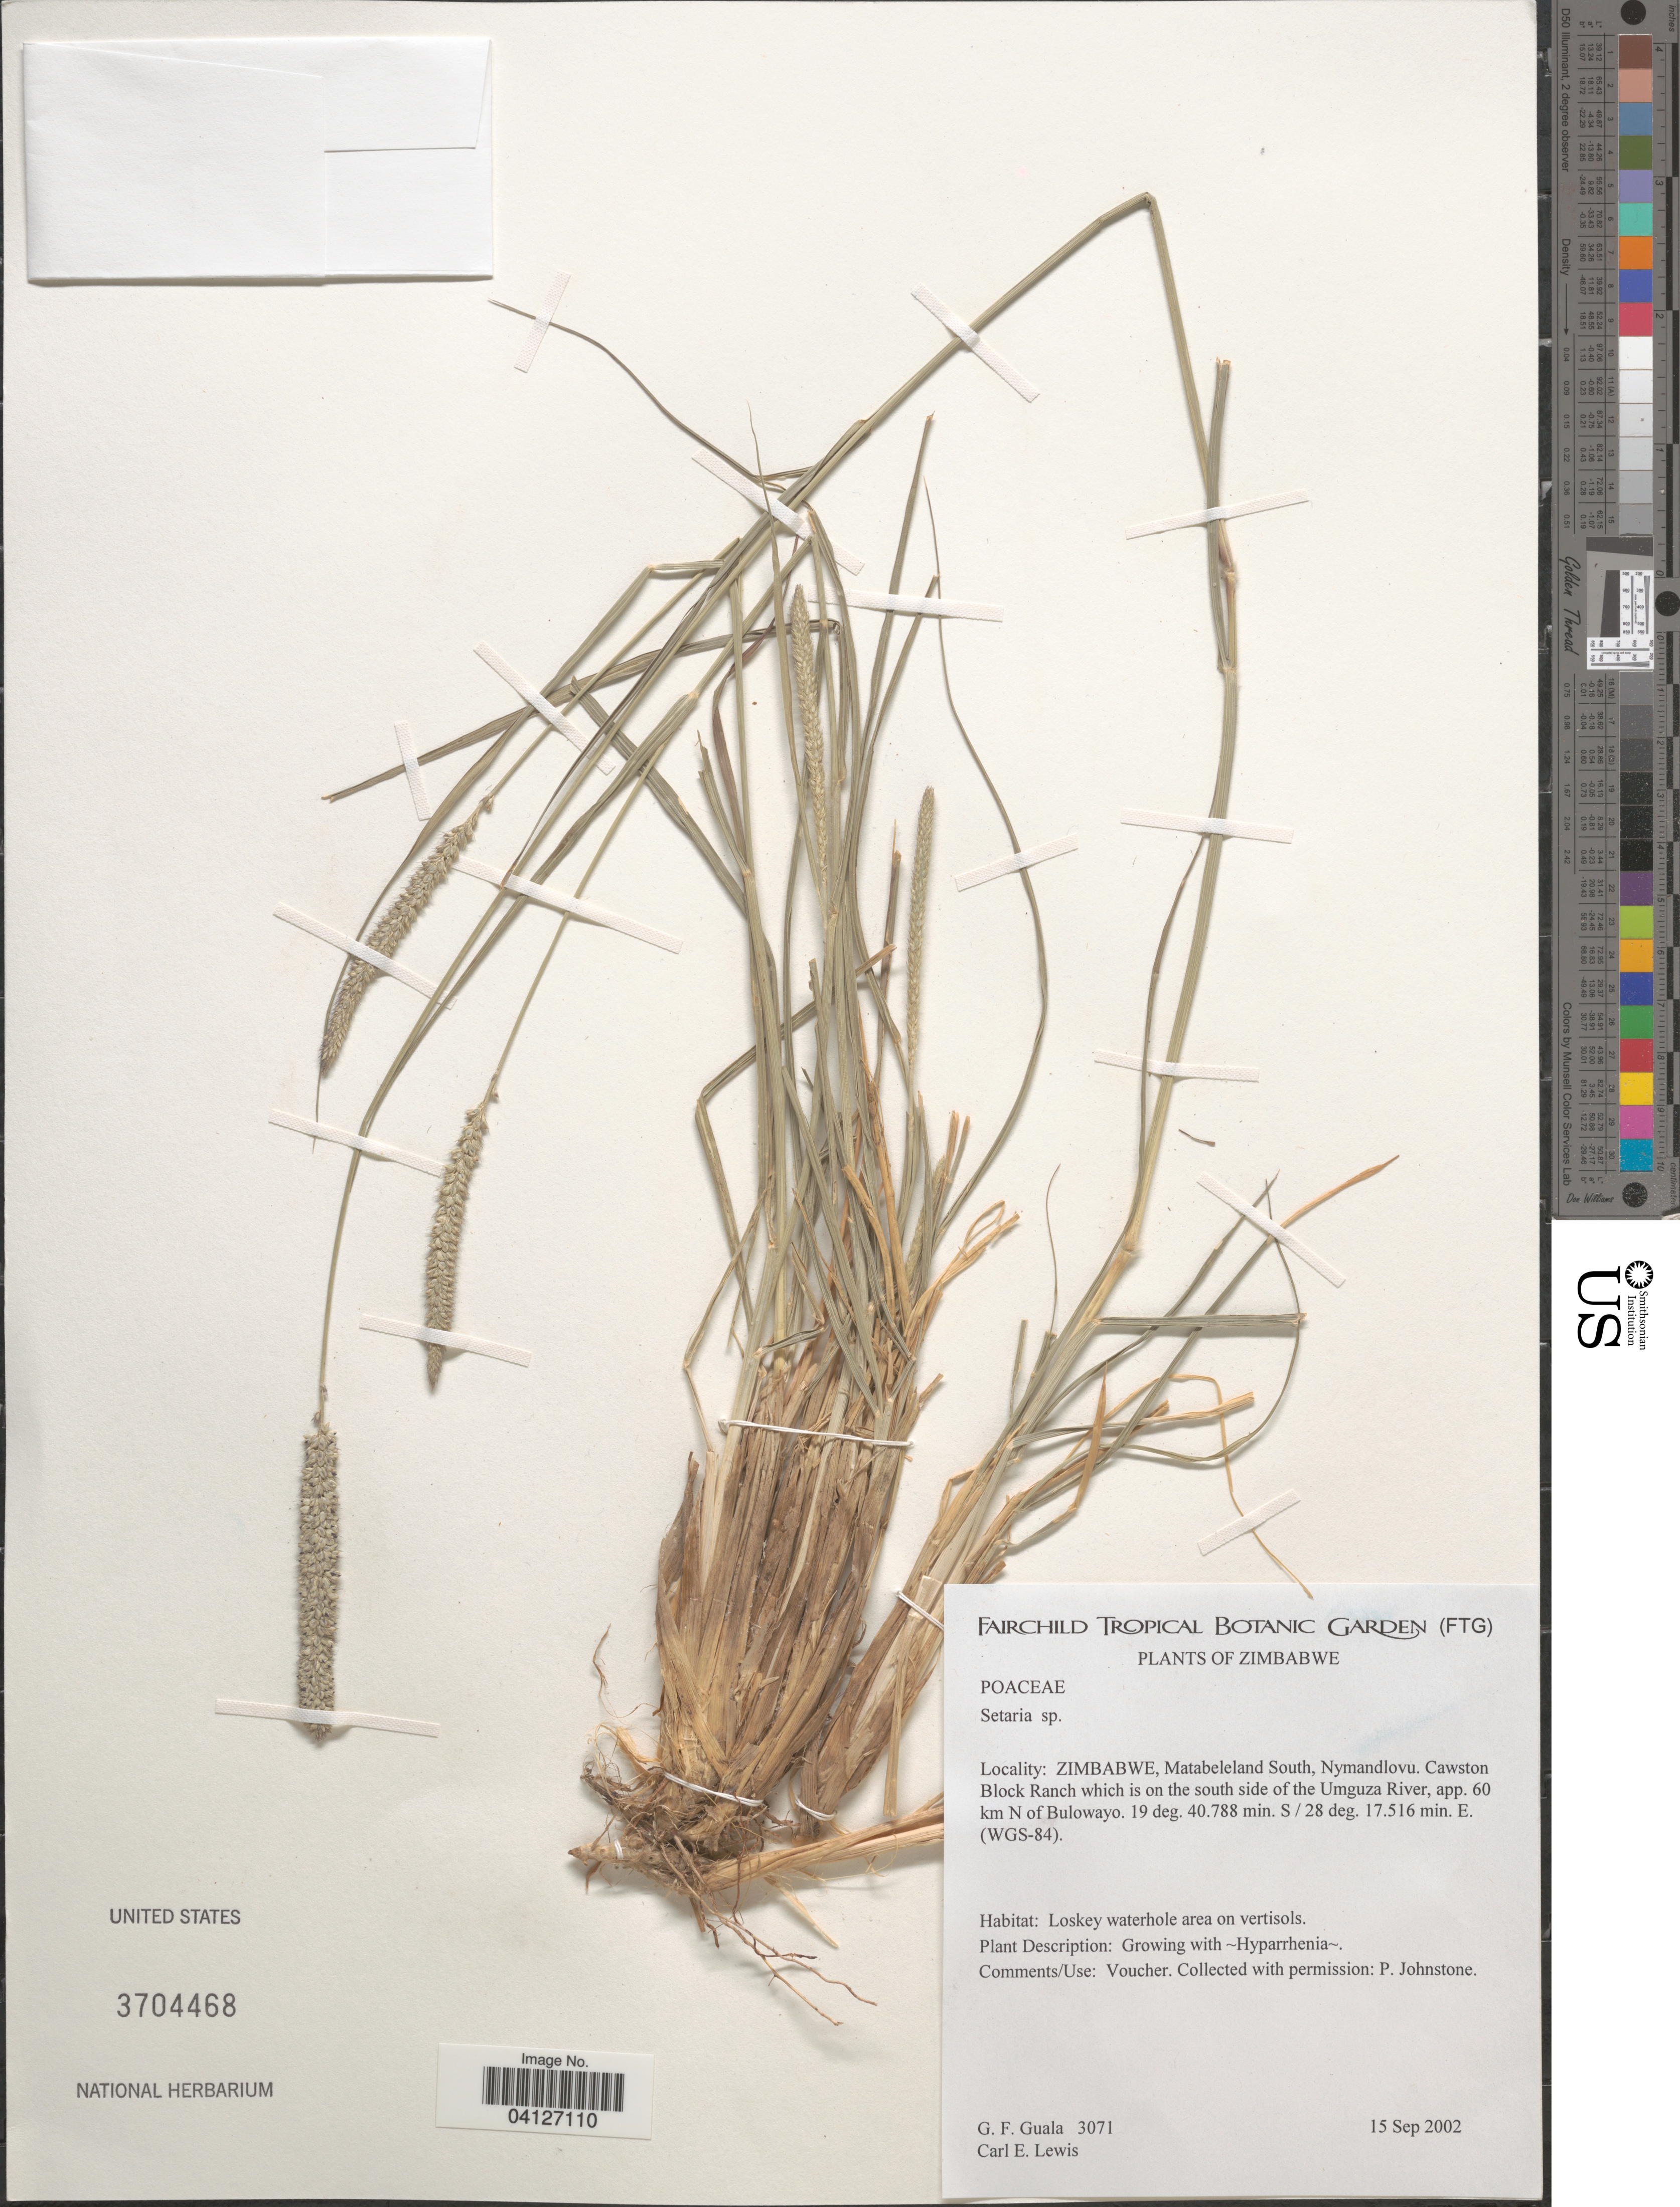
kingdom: Plantae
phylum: Tracheophyta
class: Liliopsida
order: Poales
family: Poaceae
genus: Setaria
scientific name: Setaria sp.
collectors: G. Guala & C. Lewis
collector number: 3071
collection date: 2002-09-15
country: Zimbabwe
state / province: Matabeleland South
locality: Nymandlovu. Cawston Block Ranch which is on the south side of the Umguza River, app. 60 km N of Bulowayo. (WGS-84).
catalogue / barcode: US 3704468